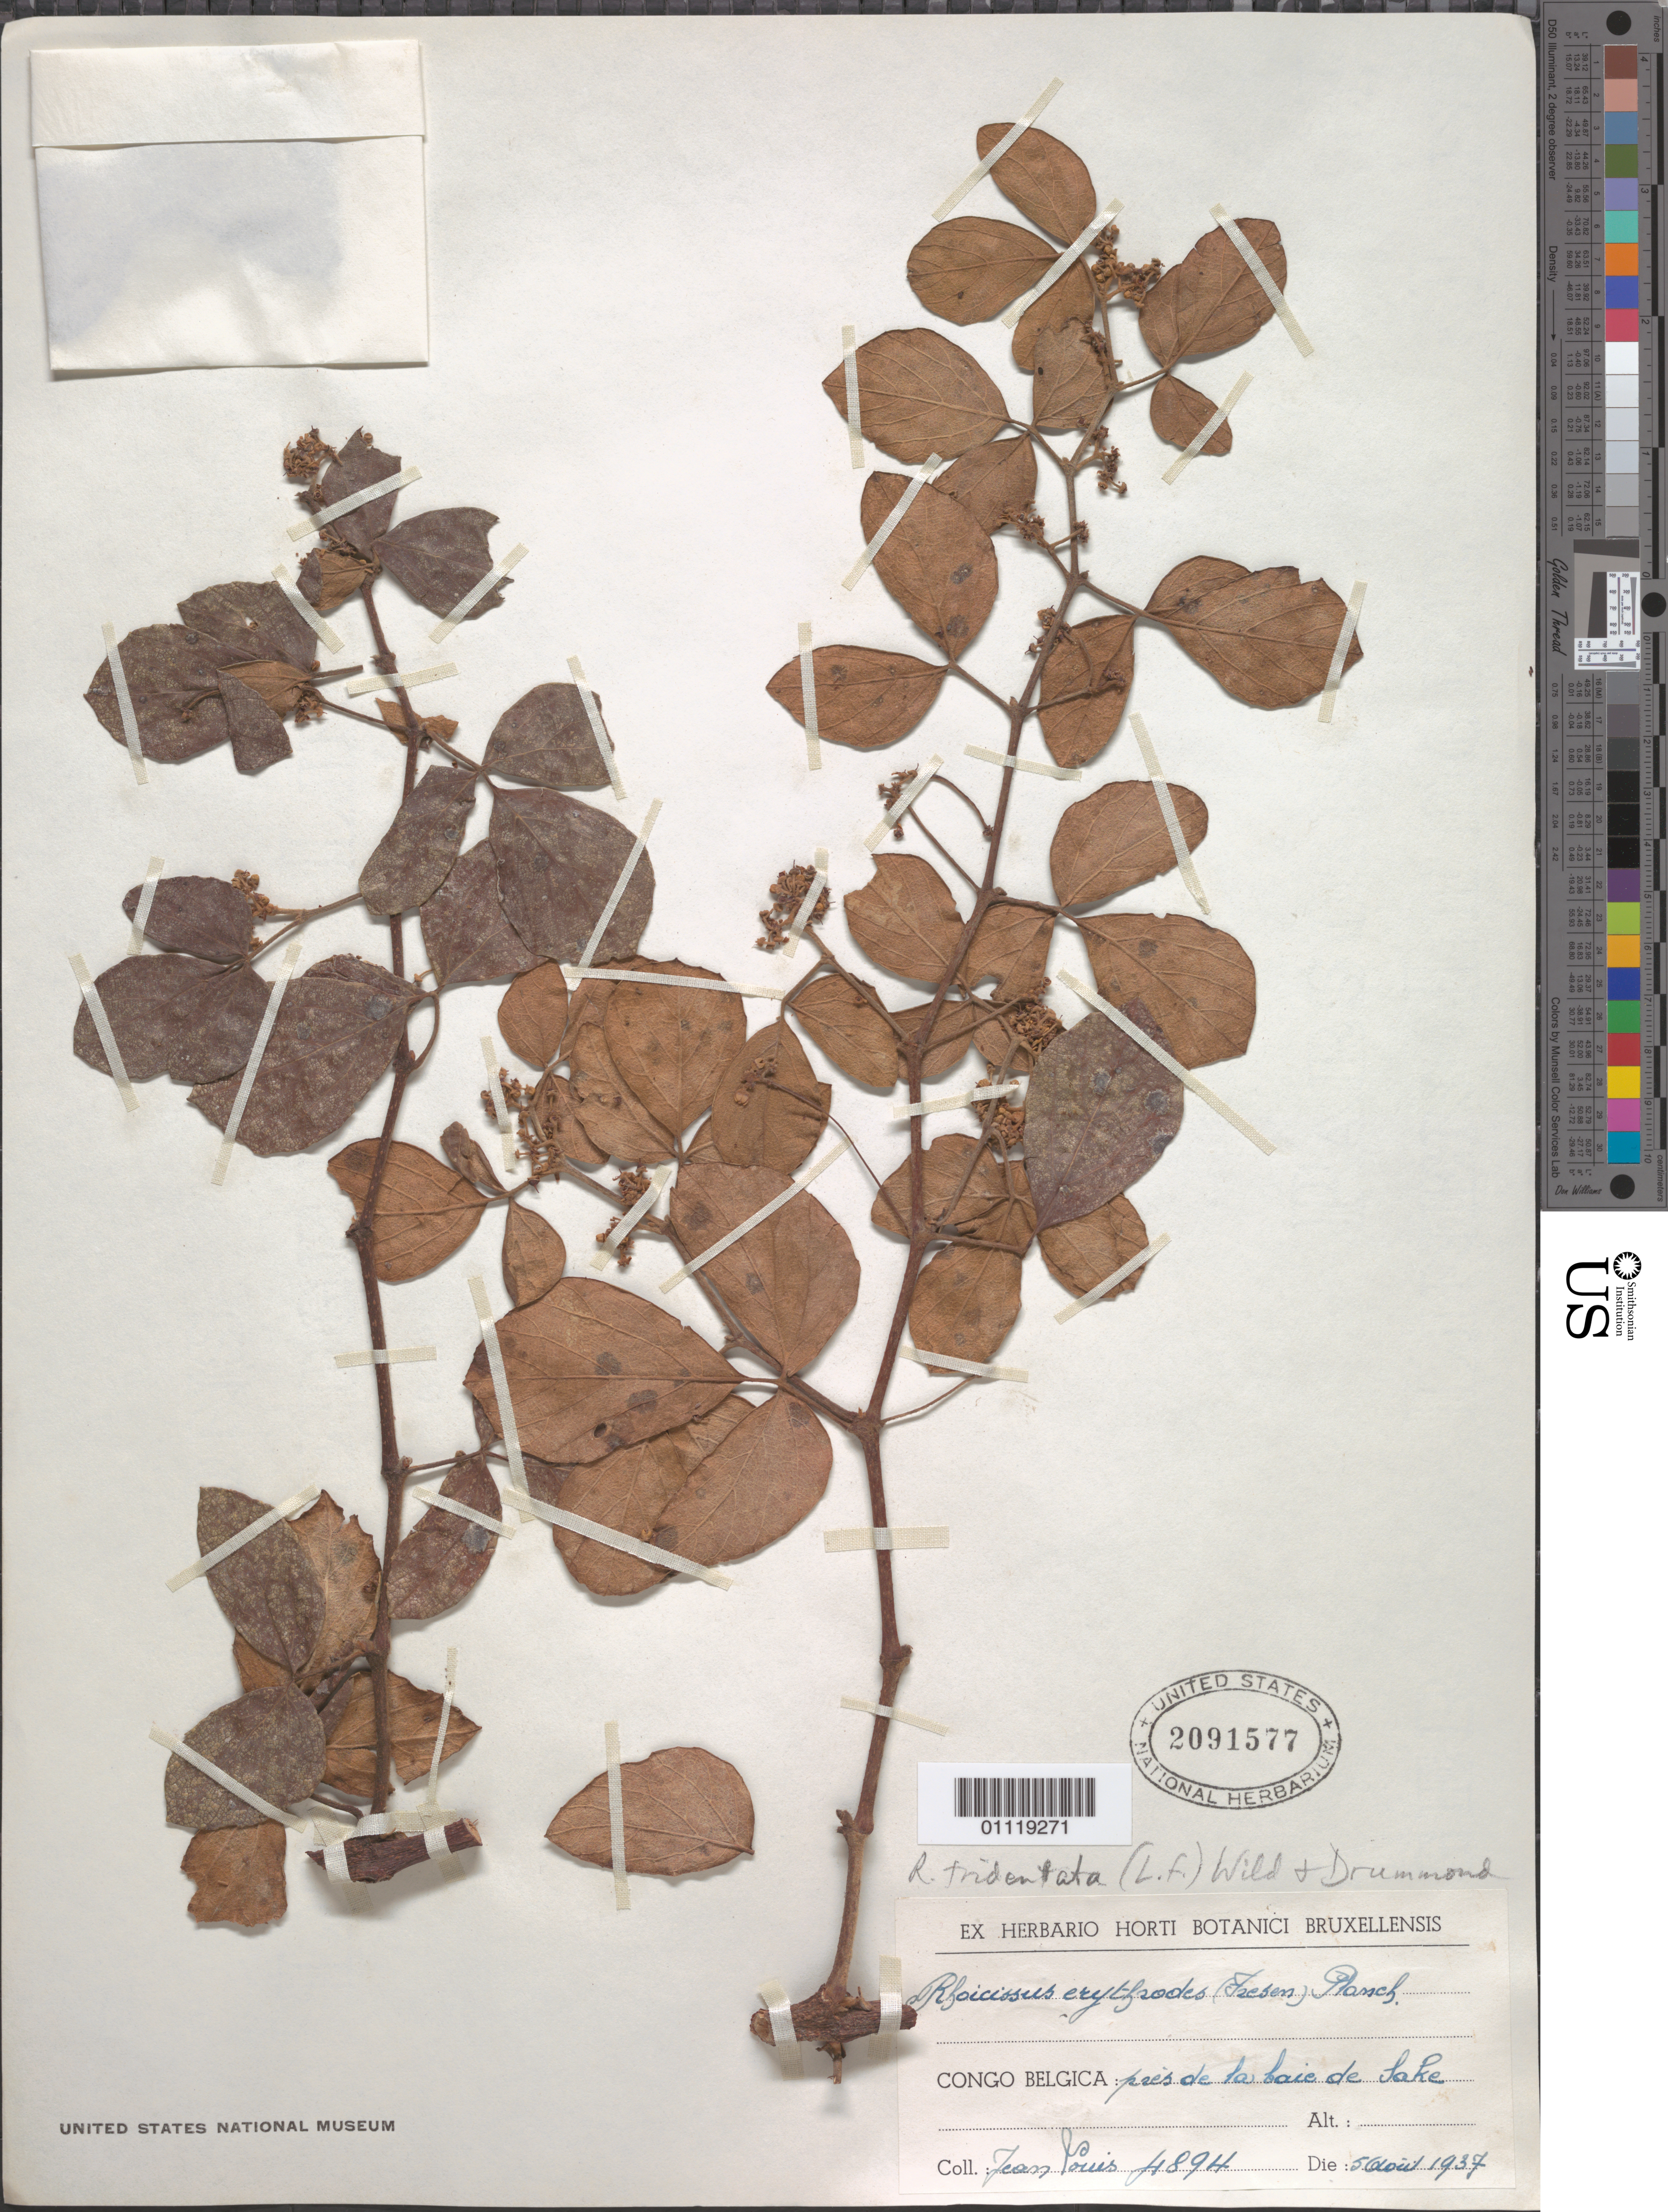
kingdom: Plantae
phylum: Tracheophyta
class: Magnoliopsida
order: Vitales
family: Vitaceae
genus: Rhoicissus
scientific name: Rhoicissus tridentata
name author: (L. f.) Wild & R.B. Drumm.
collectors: J. Louis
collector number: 4894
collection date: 1937-08-05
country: Congo, Democratic Republic of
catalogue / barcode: US 2091577